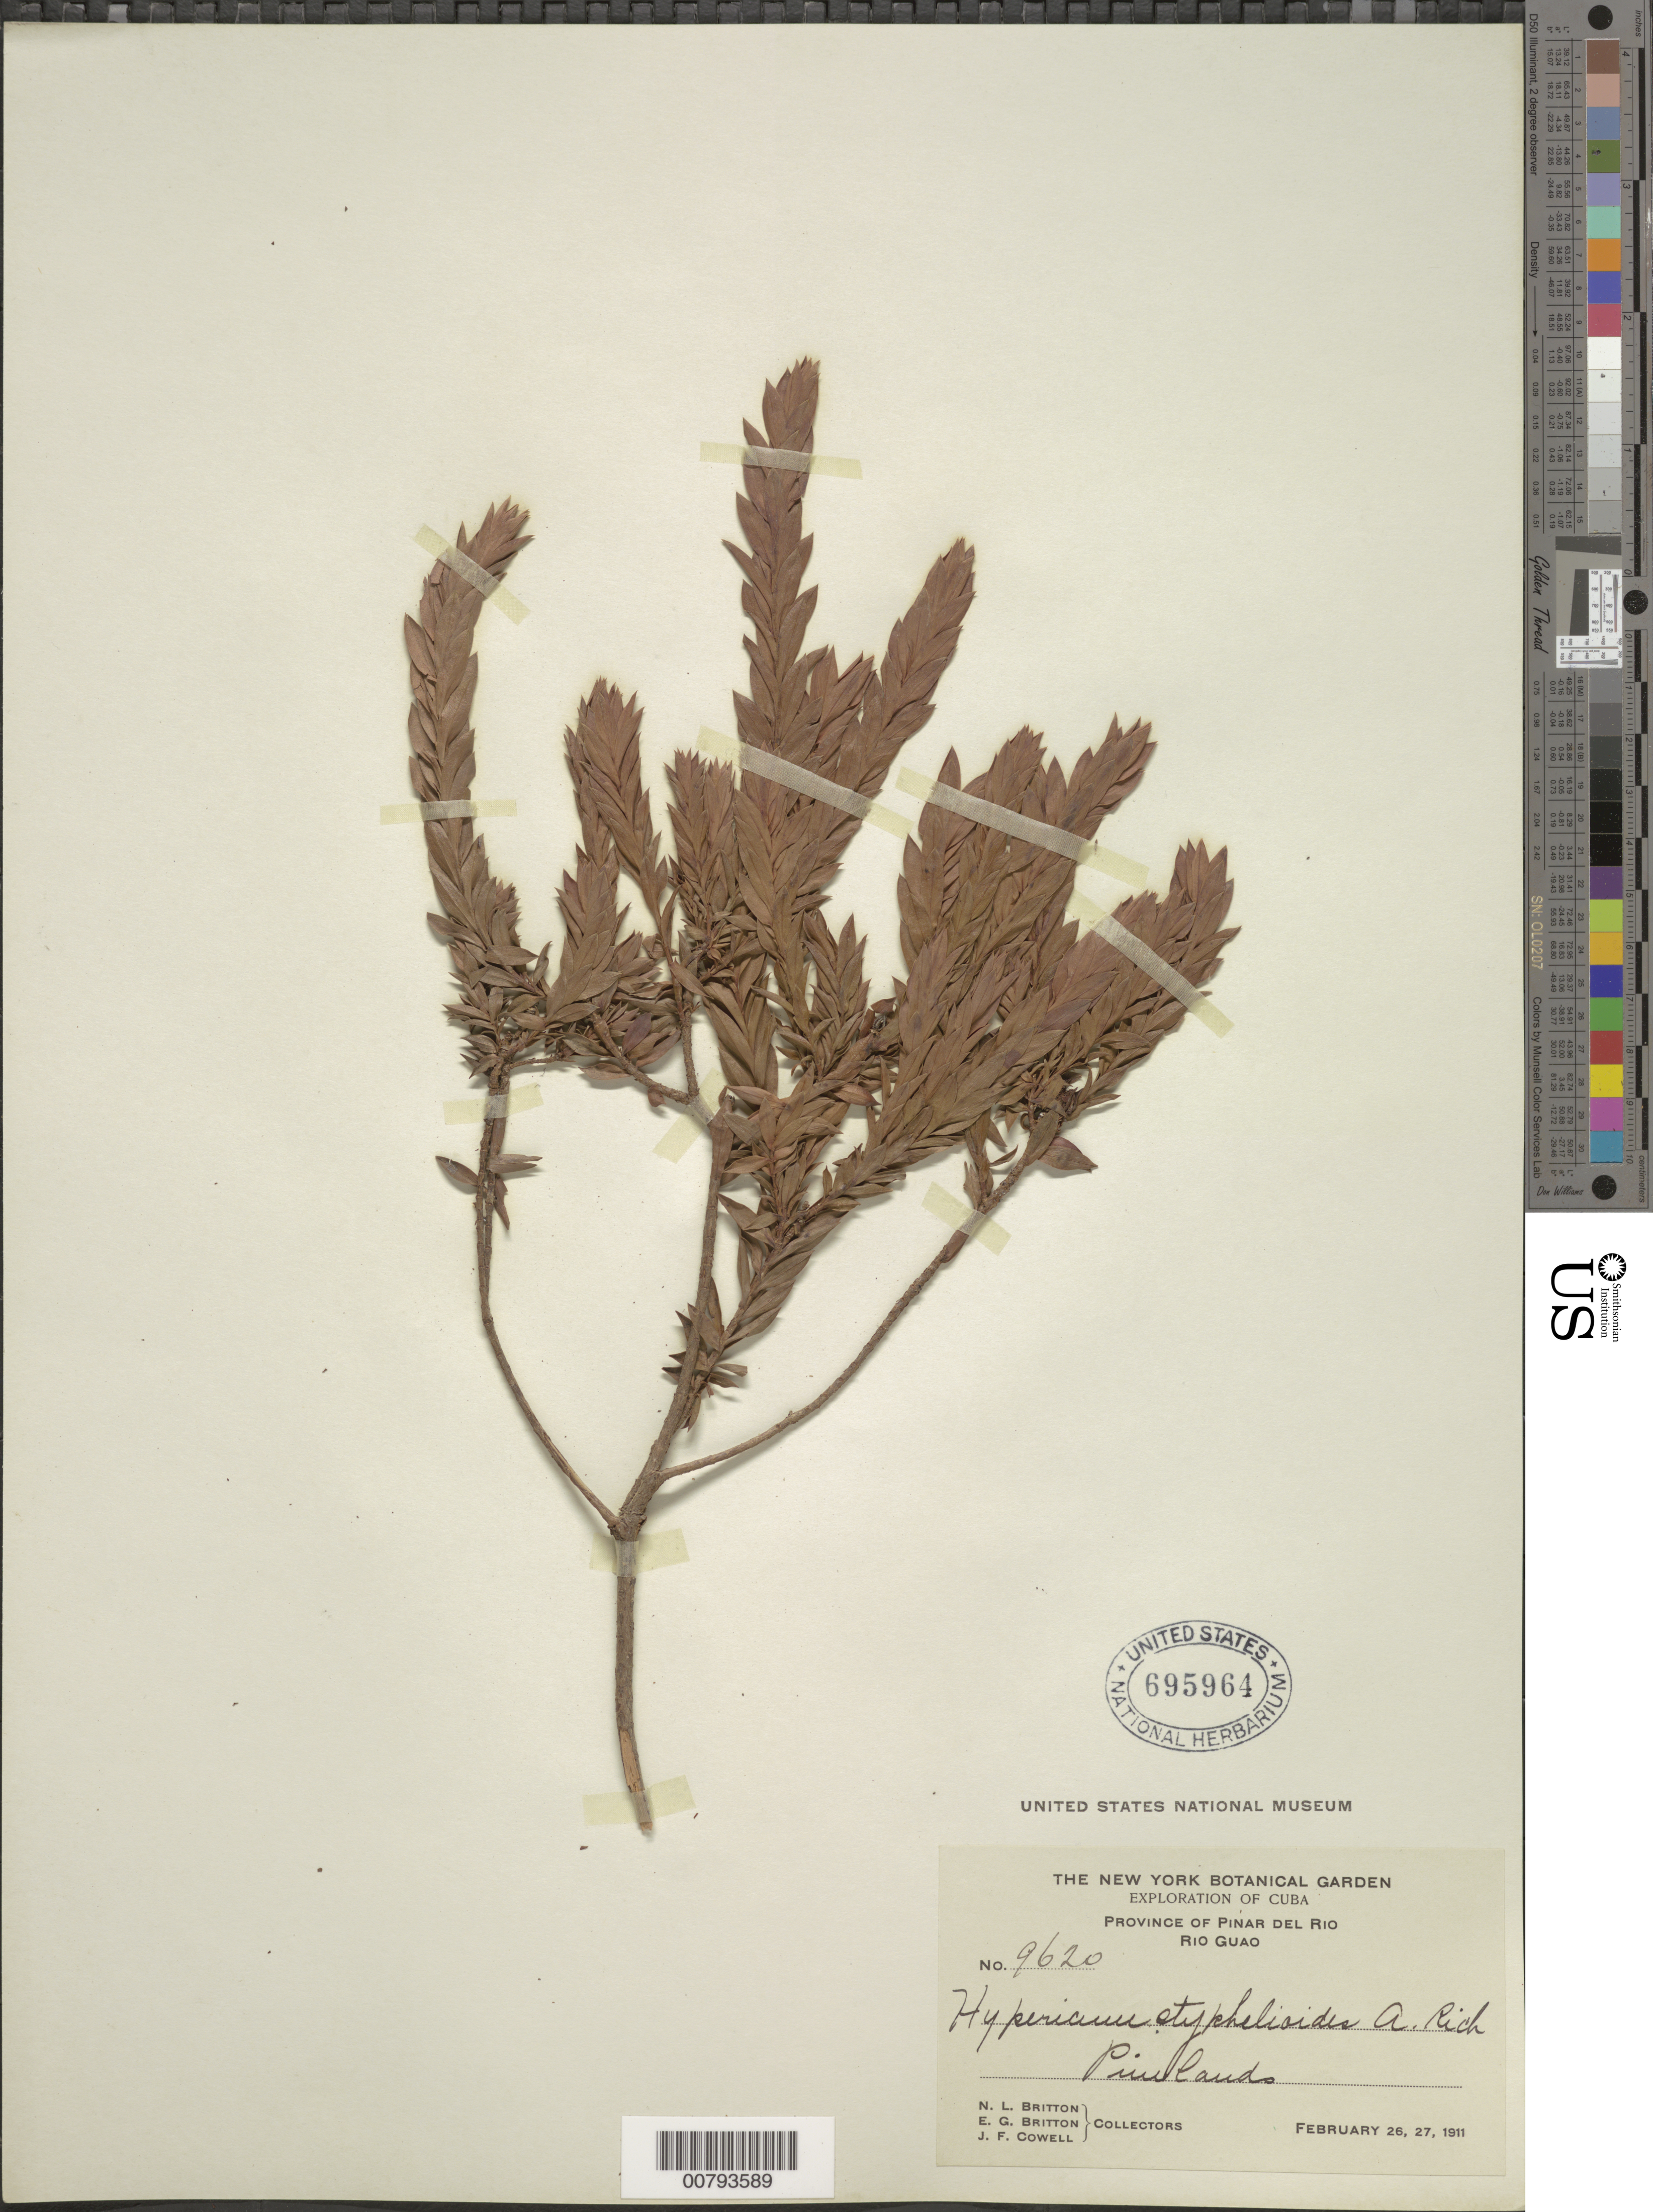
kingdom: Plantae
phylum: Tracheophyta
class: Magnoliopsida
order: Malpighiales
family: Hypericaceae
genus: Hypericum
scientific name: Hypericum styphelioides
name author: A. Rich.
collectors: N. Britton, E. G. Britton & J. F. Cowell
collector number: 9620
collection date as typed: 26 Feb 1911 and 27 Feb 1911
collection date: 1911-02-26,1911-02-27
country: Cuba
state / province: Pinar del Río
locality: Rio Guao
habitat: Pinelands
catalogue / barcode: US 695964